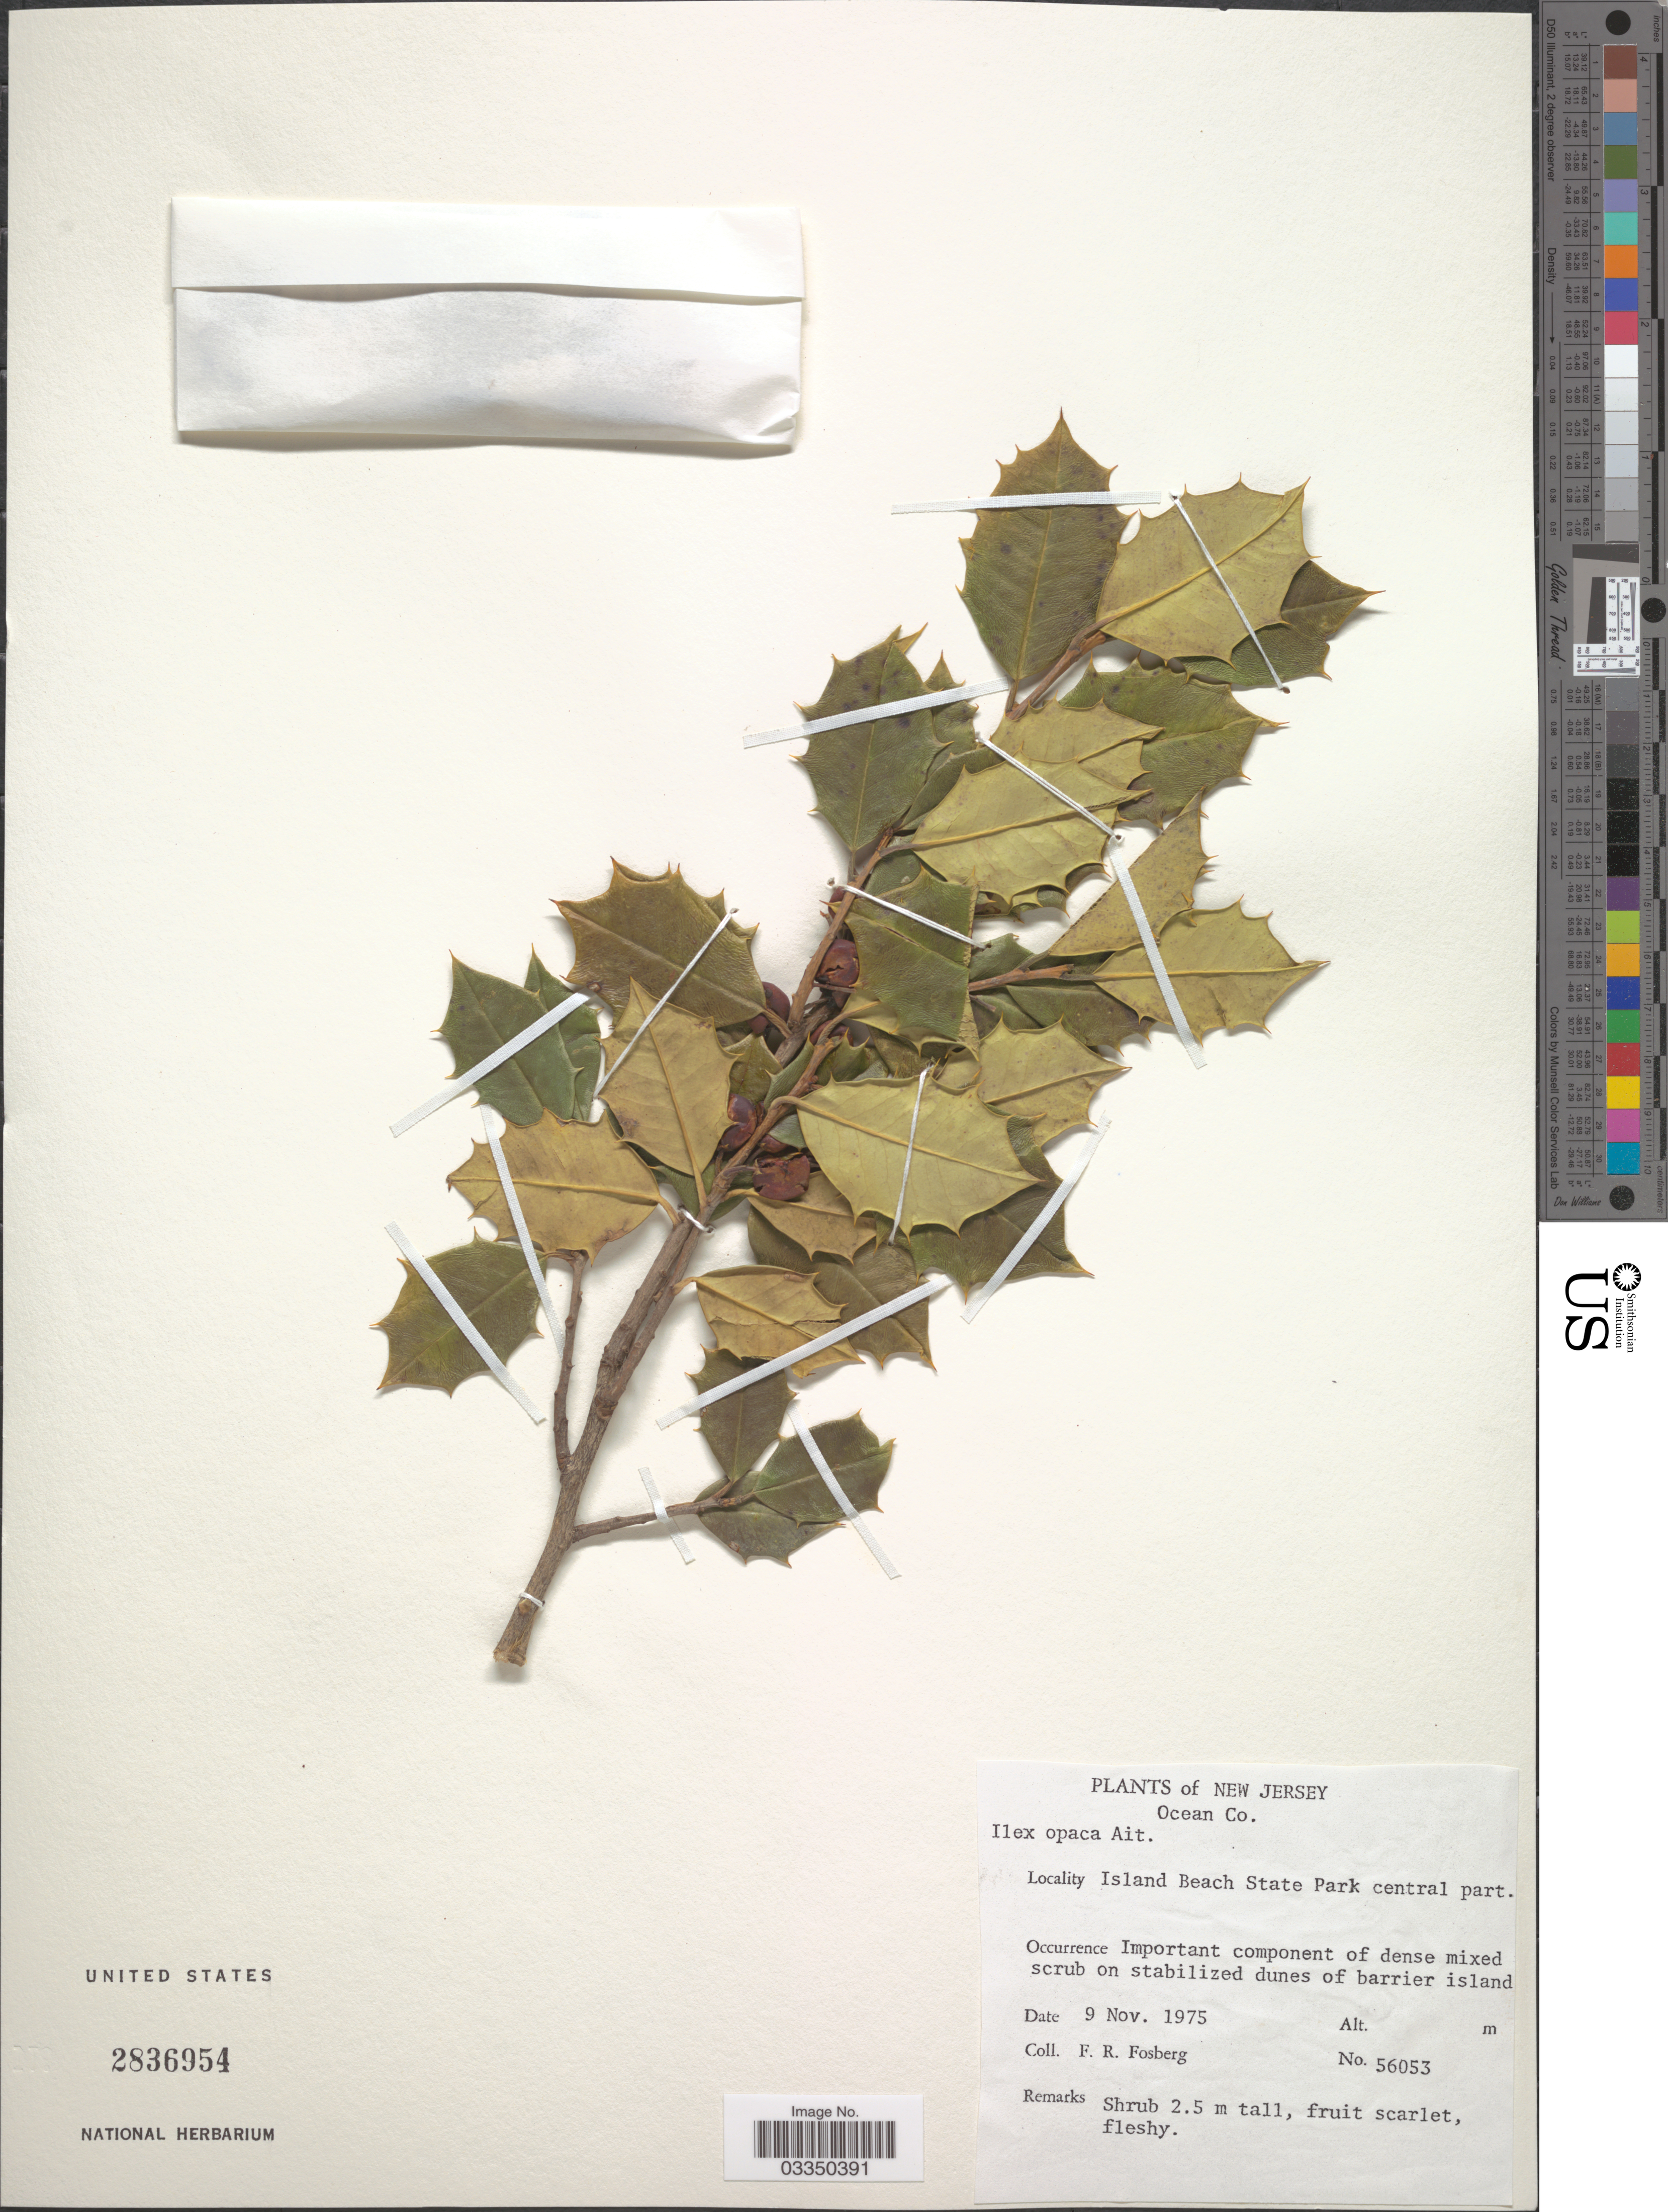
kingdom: Plantae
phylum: Tracheophyta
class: Magnoliopsida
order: Aquifoliales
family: Aquifoliaceae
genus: Ilex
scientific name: Ilex opaca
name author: Aiton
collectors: F. R. Fosberg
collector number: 56053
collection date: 1975-11-09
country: United States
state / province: New Jersey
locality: Ocean Co. Island Beach State Park central part.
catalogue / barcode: US 2836954